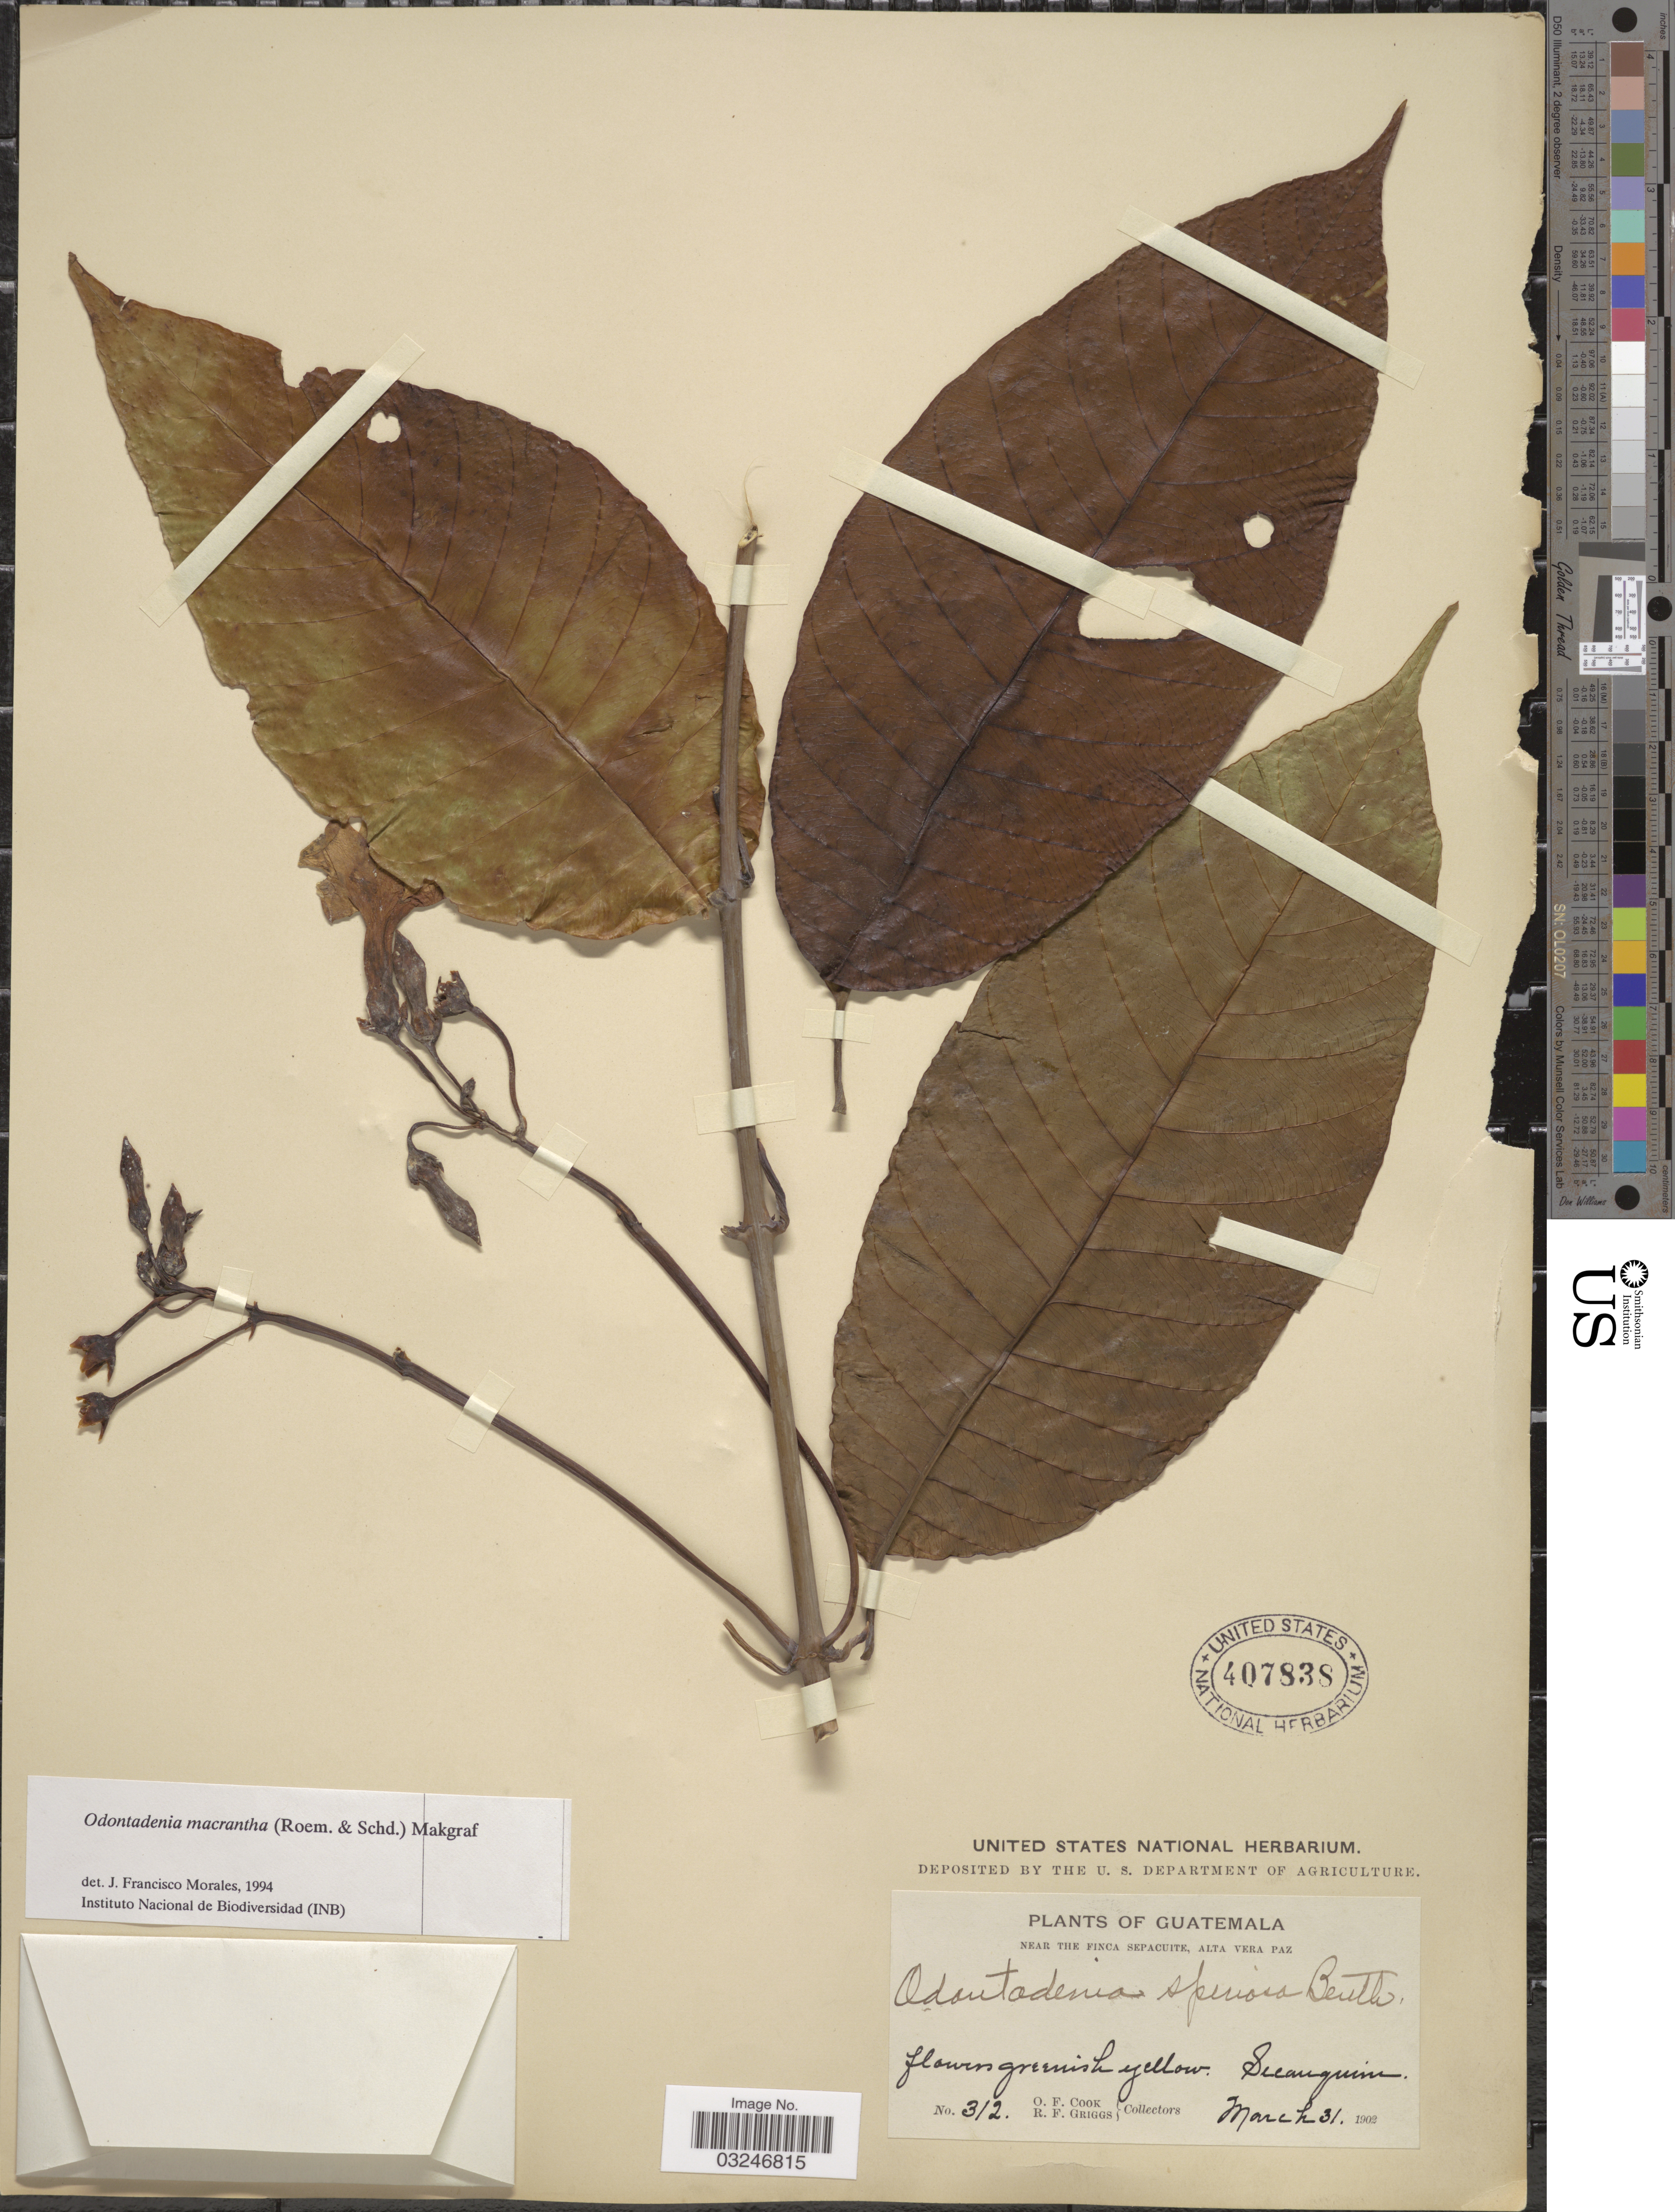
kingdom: Plantae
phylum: Tracheophyta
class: Magnoliopsida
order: Gentianales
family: Apocynaceae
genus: Odontadenia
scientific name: Odontadenia macrantha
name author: (Roem. & Schult.) Markgr.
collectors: O. F. Cook & R. F. Griggs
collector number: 312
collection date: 1902-03-31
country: Guatemala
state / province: Alta Verapaz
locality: Near the Finca Sepacuite. Secanquim.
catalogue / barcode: US 407838